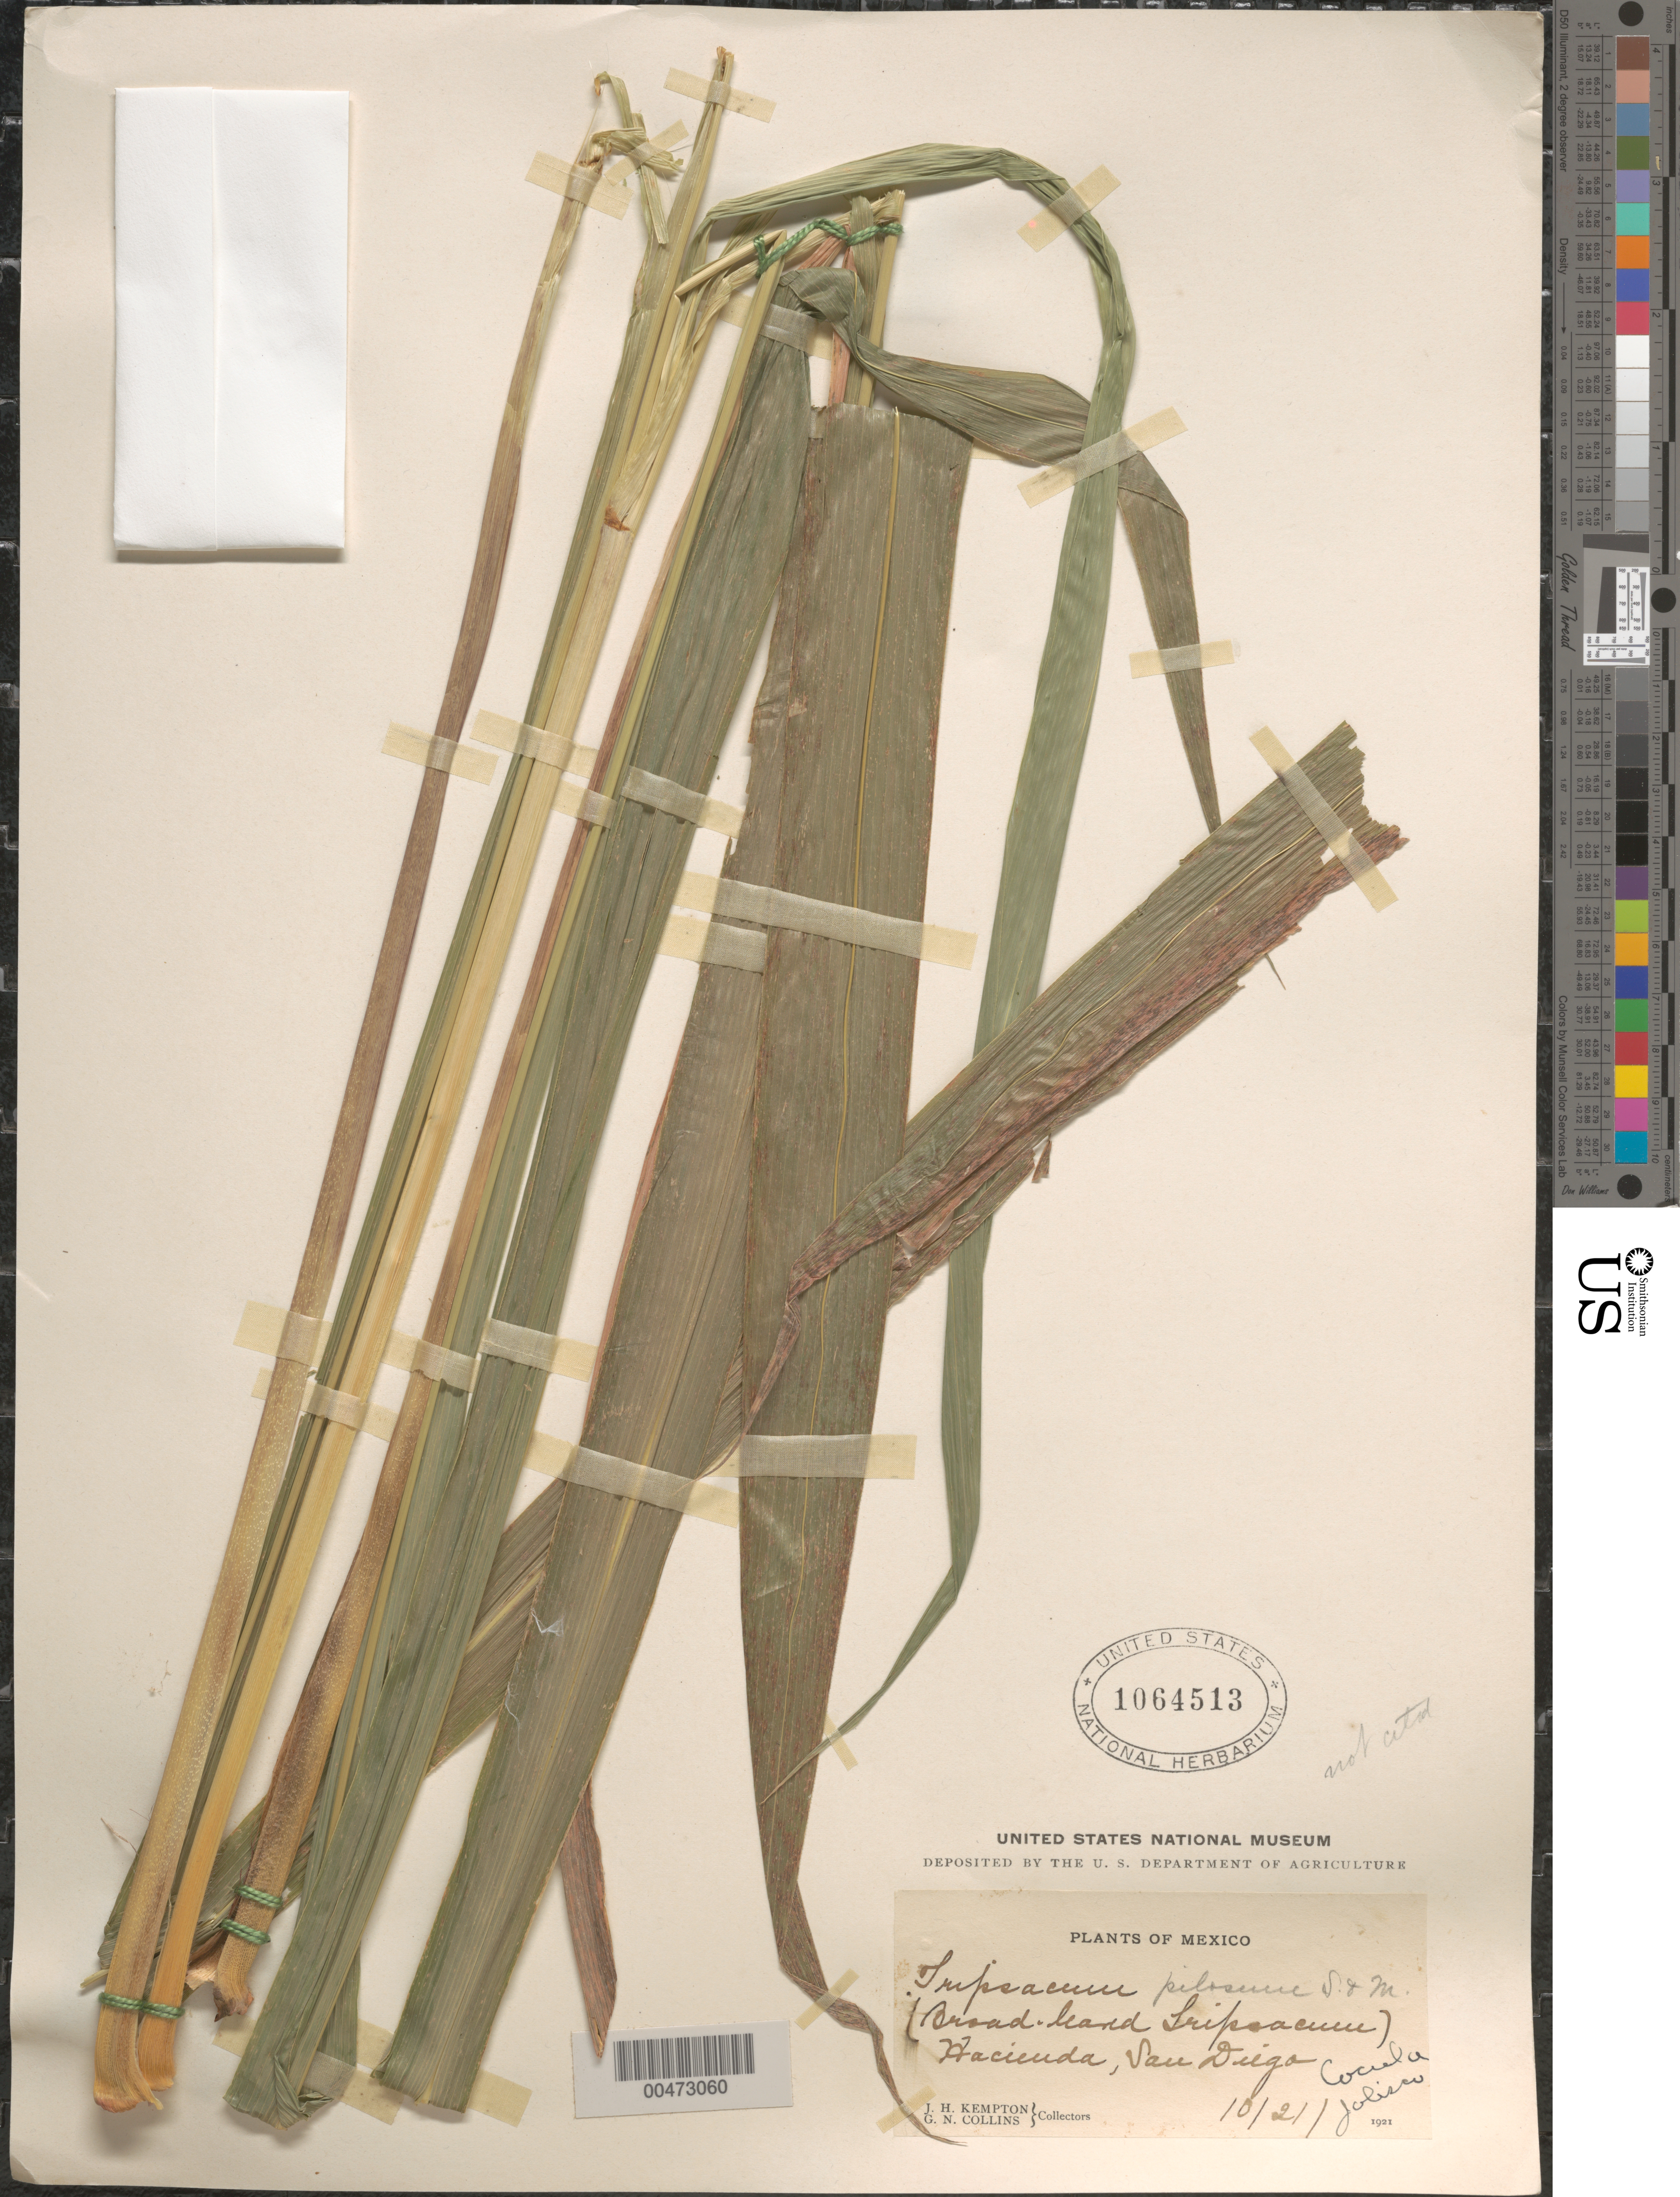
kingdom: Plantae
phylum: Tracheophyta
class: Liliopsida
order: Poales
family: Poaceae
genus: Tripsacum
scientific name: Tripsacum pilosum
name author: Scribn. & Merr.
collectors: J. H. Kempton & G. Collins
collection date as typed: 21 Oct 1921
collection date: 1921-10-21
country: Mexico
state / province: Jalisco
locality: Hacienda, San Diego, Cocula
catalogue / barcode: US 1064513